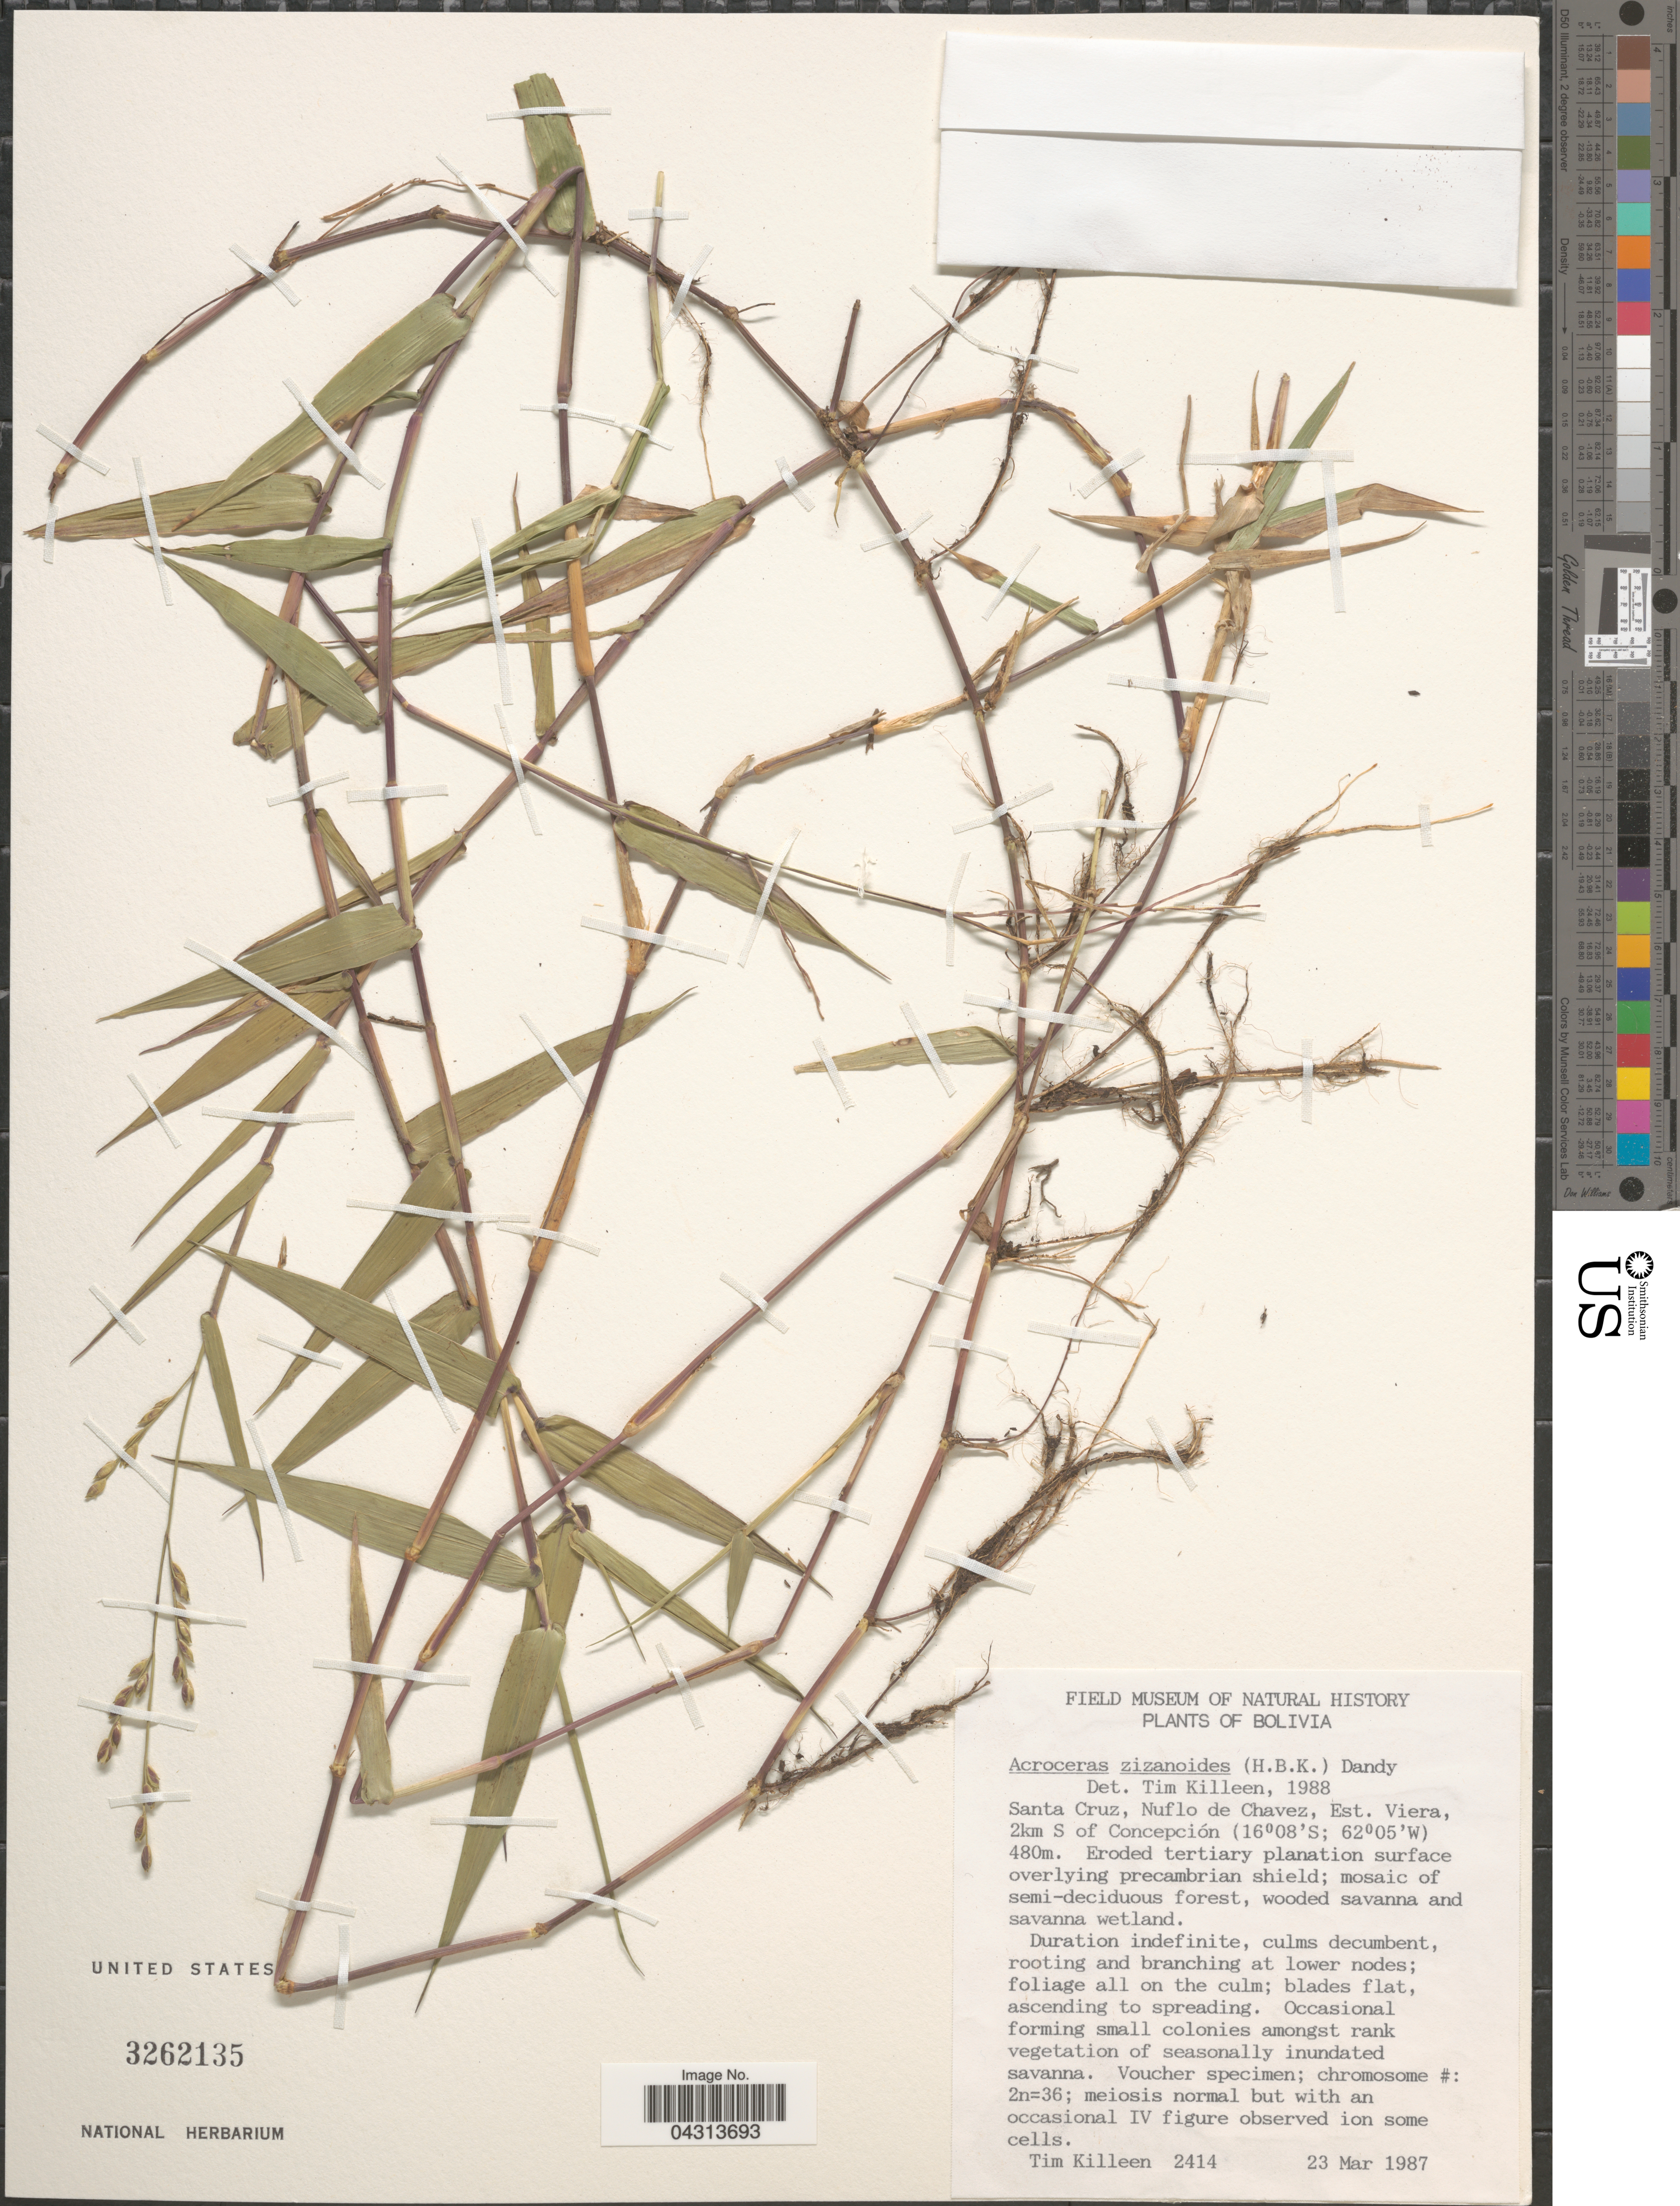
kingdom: Plantae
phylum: Tracheophyta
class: Liliopsida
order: Poales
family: Poaceae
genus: Acroceras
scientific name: Acroceras zizanioides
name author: (Kunth) Dandy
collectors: T. J. Killeen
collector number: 2414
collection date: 1987-03-23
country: Bolivia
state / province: Santa Cruz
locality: Nuflo de Chavez, Est. Viera, 2km S of Concepción.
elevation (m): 480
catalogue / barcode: US 3262135